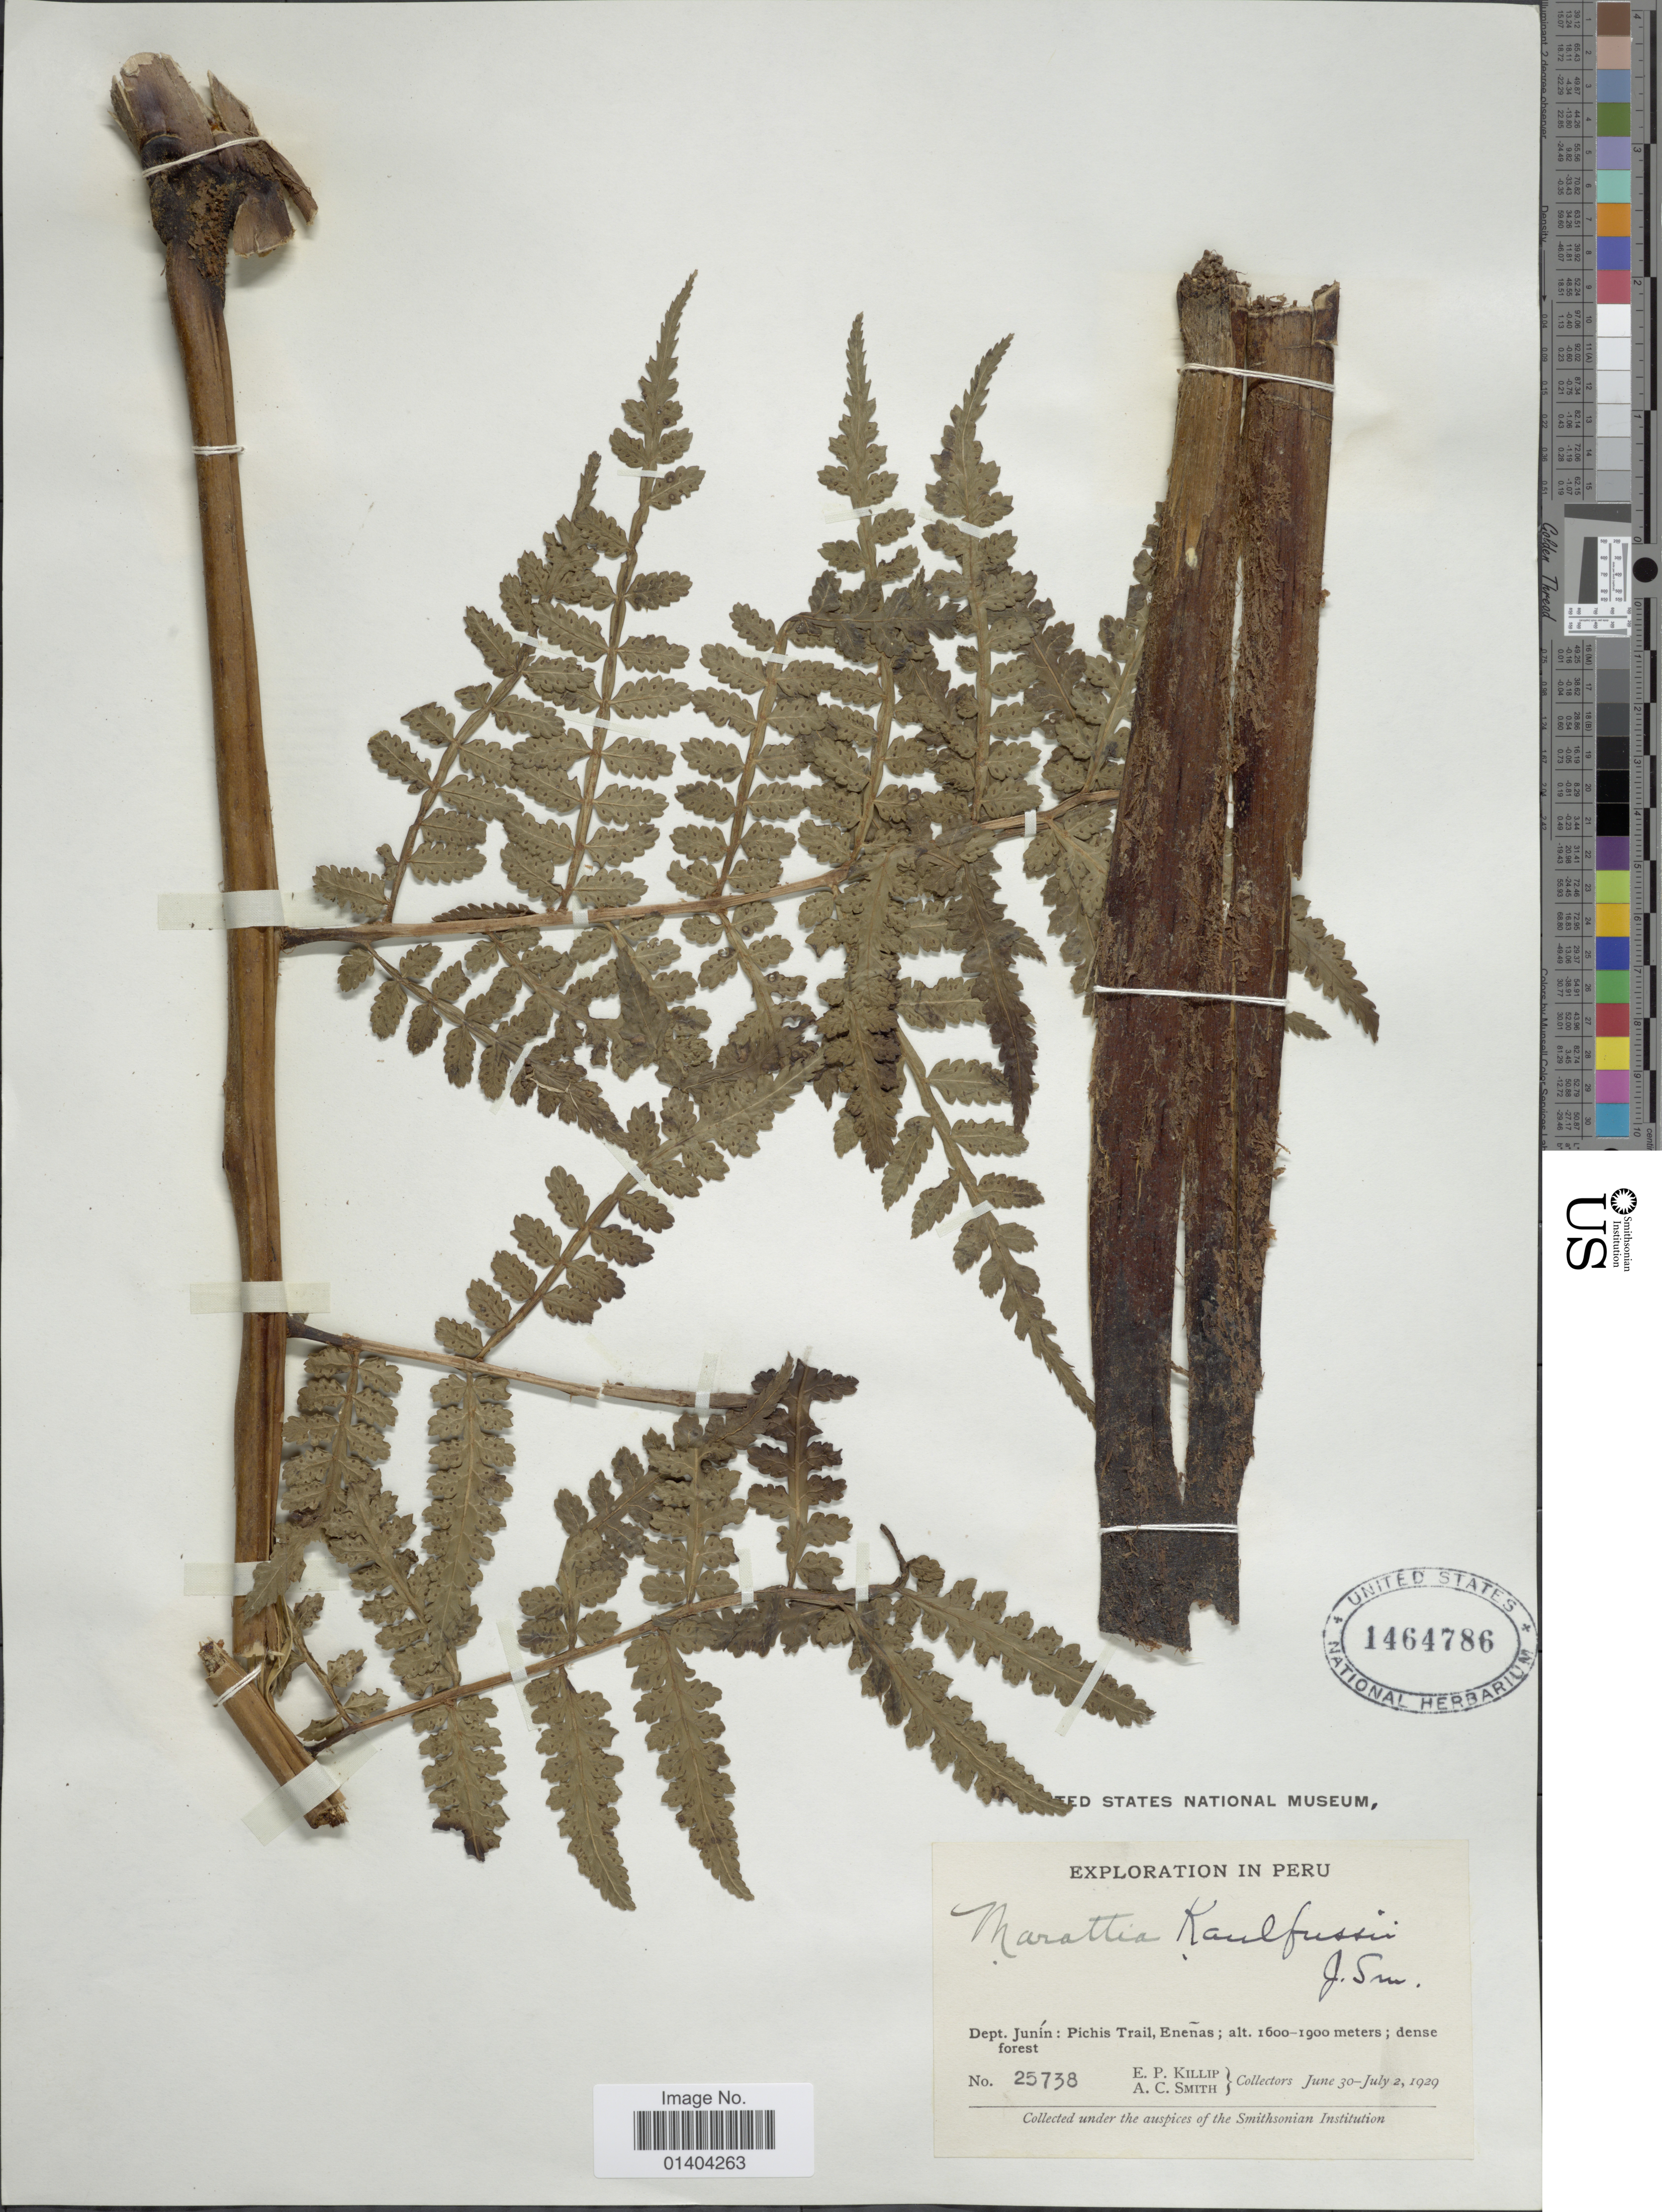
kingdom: Plantae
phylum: Tracheophyta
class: Polypodiopsida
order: Marattiales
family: Marattiaceae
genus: Marattia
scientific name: Marattia laevis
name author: Sm.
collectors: E. P. Killip & A. C. Smith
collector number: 25738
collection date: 1929-06-30/1929-07-02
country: Peru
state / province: Junín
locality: Dept. Junín: Pichis trail, Eneñas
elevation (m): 1600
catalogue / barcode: US 1464786